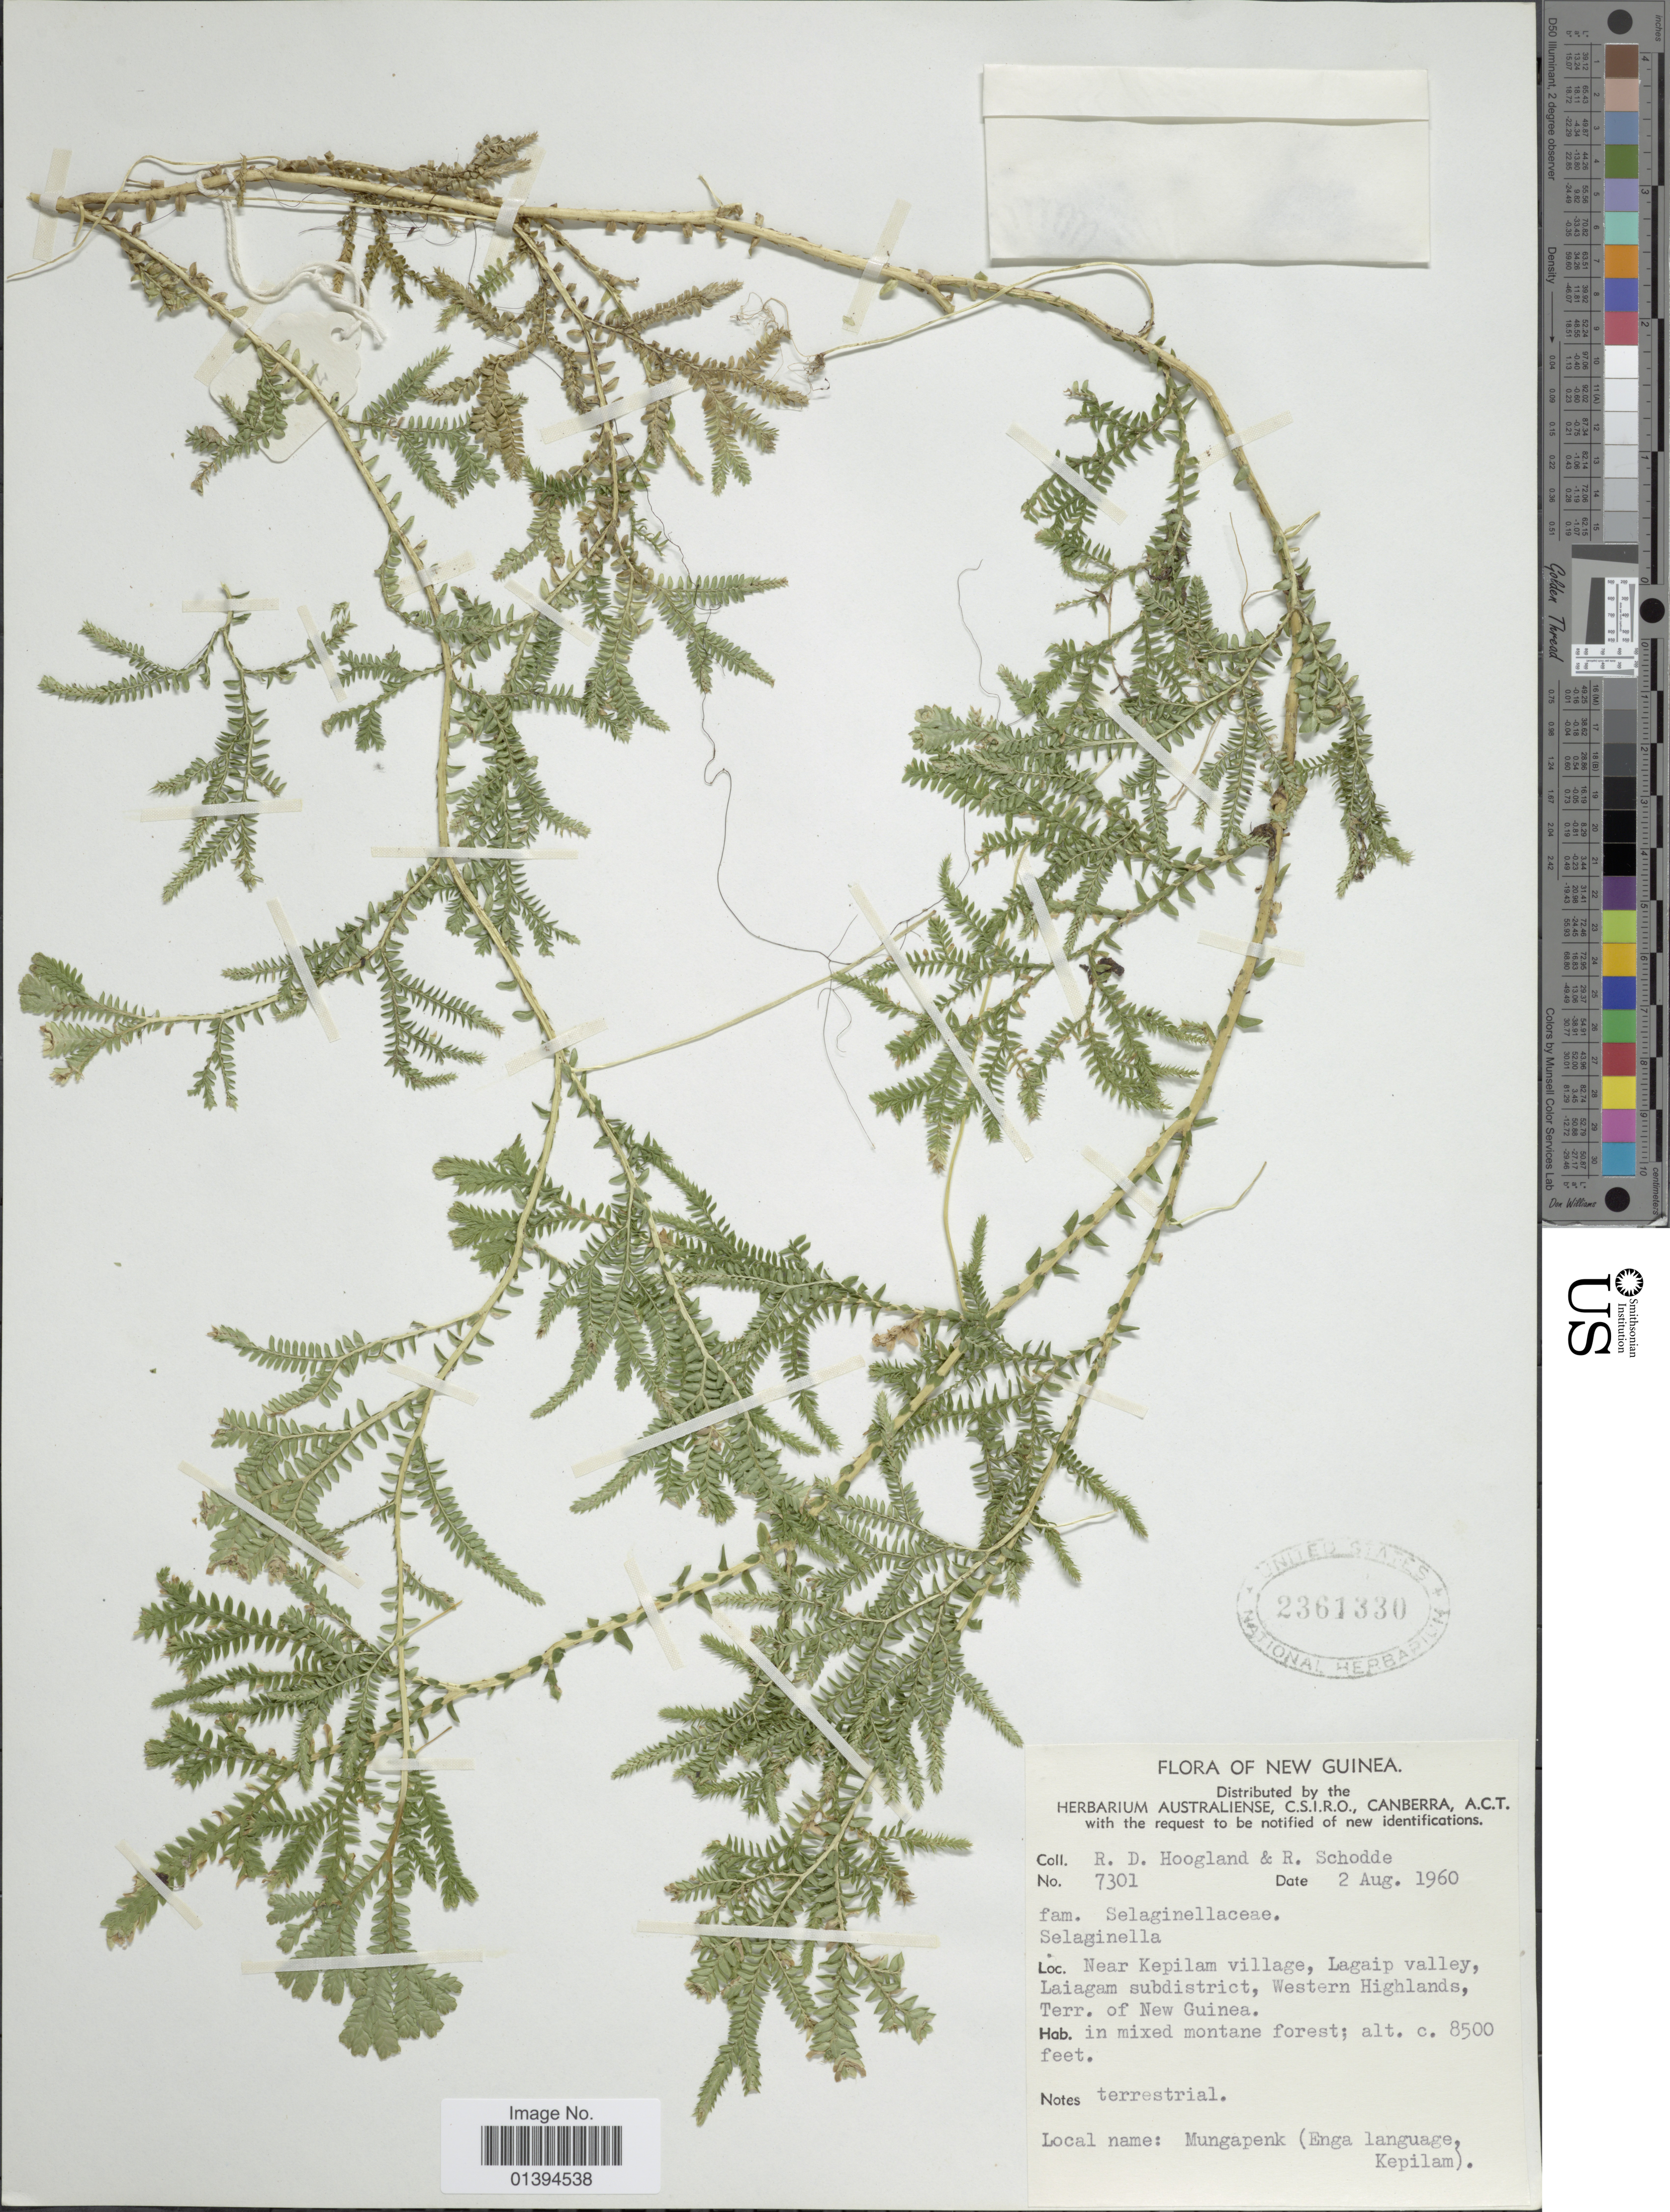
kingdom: Plantae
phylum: Tracheophyta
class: Lycopodiopsida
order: Selaginellales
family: Selaginellaceae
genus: Selaginella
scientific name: Selaginella sp.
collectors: R. D. Hoogland & R. Schodde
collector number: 7301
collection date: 1960-08-02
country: Papua New Guinea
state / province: Western Highlands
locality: New Guinea, near Kepilam village, Lagaip valley, Laiagam sundistrict, Terr. of New Guinea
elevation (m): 2591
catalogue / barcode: US 2361330